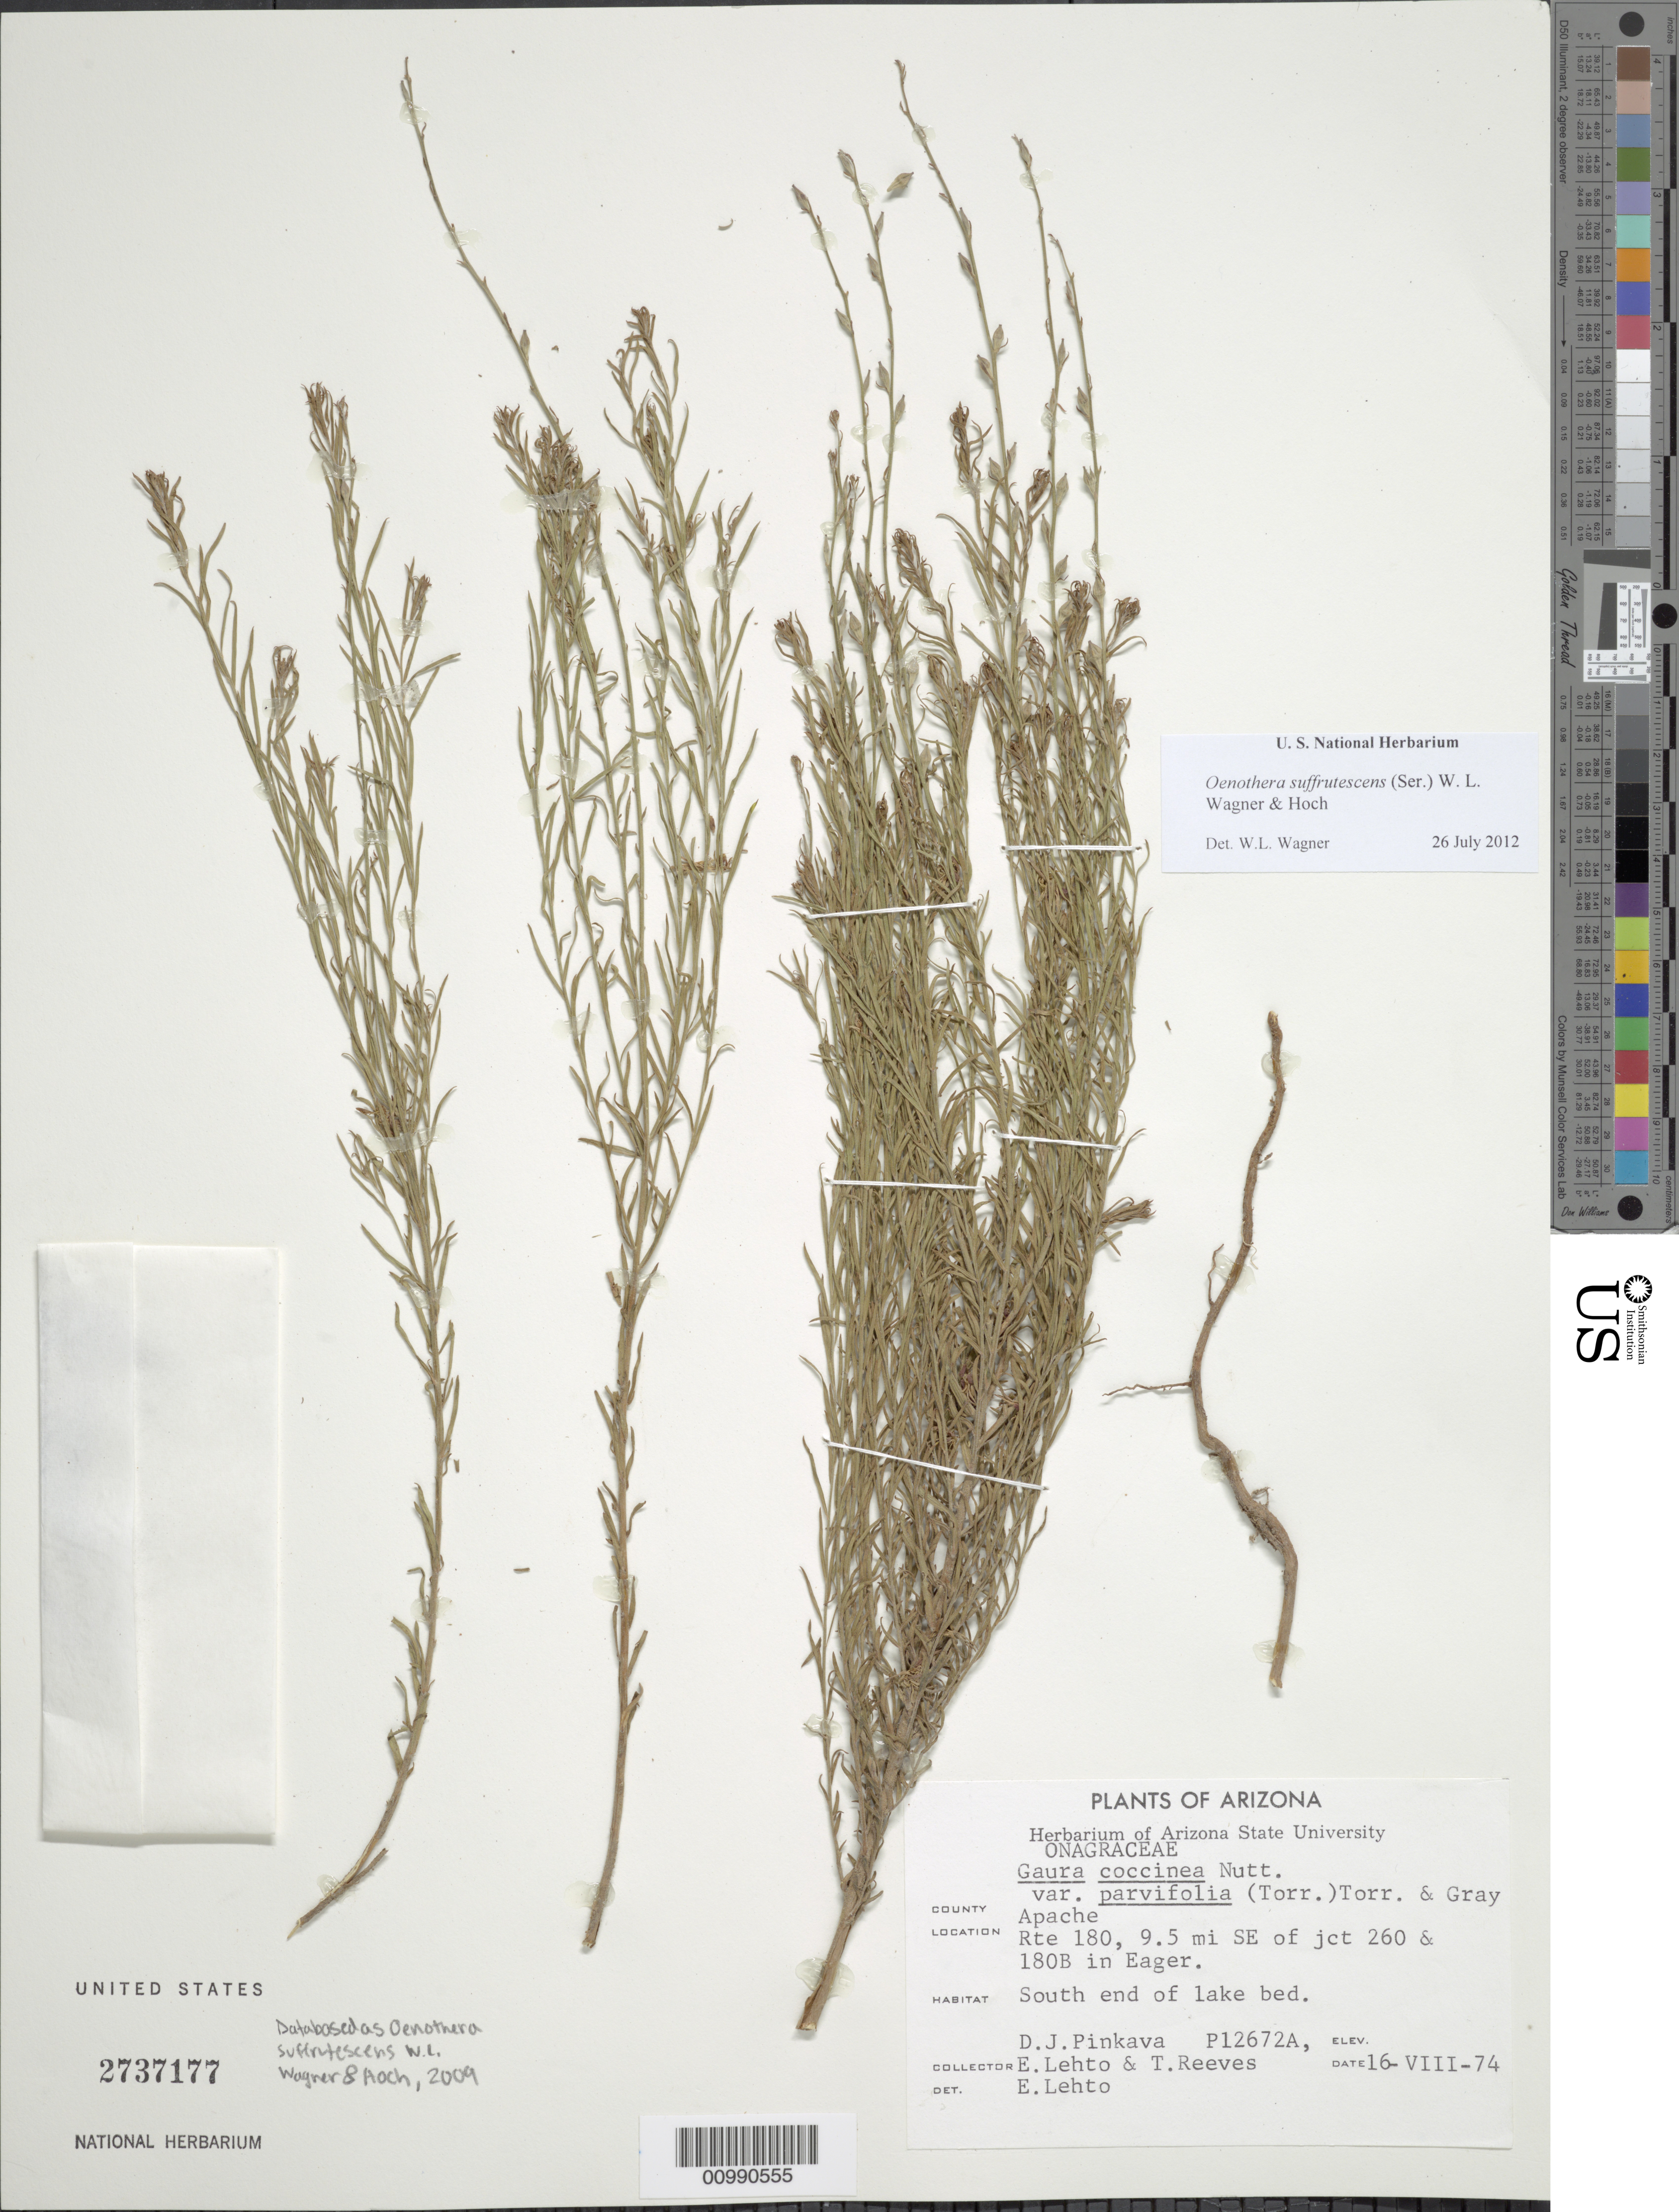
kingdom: Plantae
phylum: Tracheophyta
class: Magnoliopsida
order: Myrtales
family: Onagraceae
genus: Oenothera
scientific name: Oenothera suffrutescens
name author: (Ser.) W.L. Wagner & Hoch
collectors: D. Pinkava & E. Lehto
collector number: P12672A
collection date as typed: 16 Aug 1974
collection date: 1974-08-16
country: United States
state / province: Arizona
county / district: Apache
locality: Rte 180; 9.5 mi. SE of jct 260 & 180B in Eager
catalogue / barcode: US 2737177